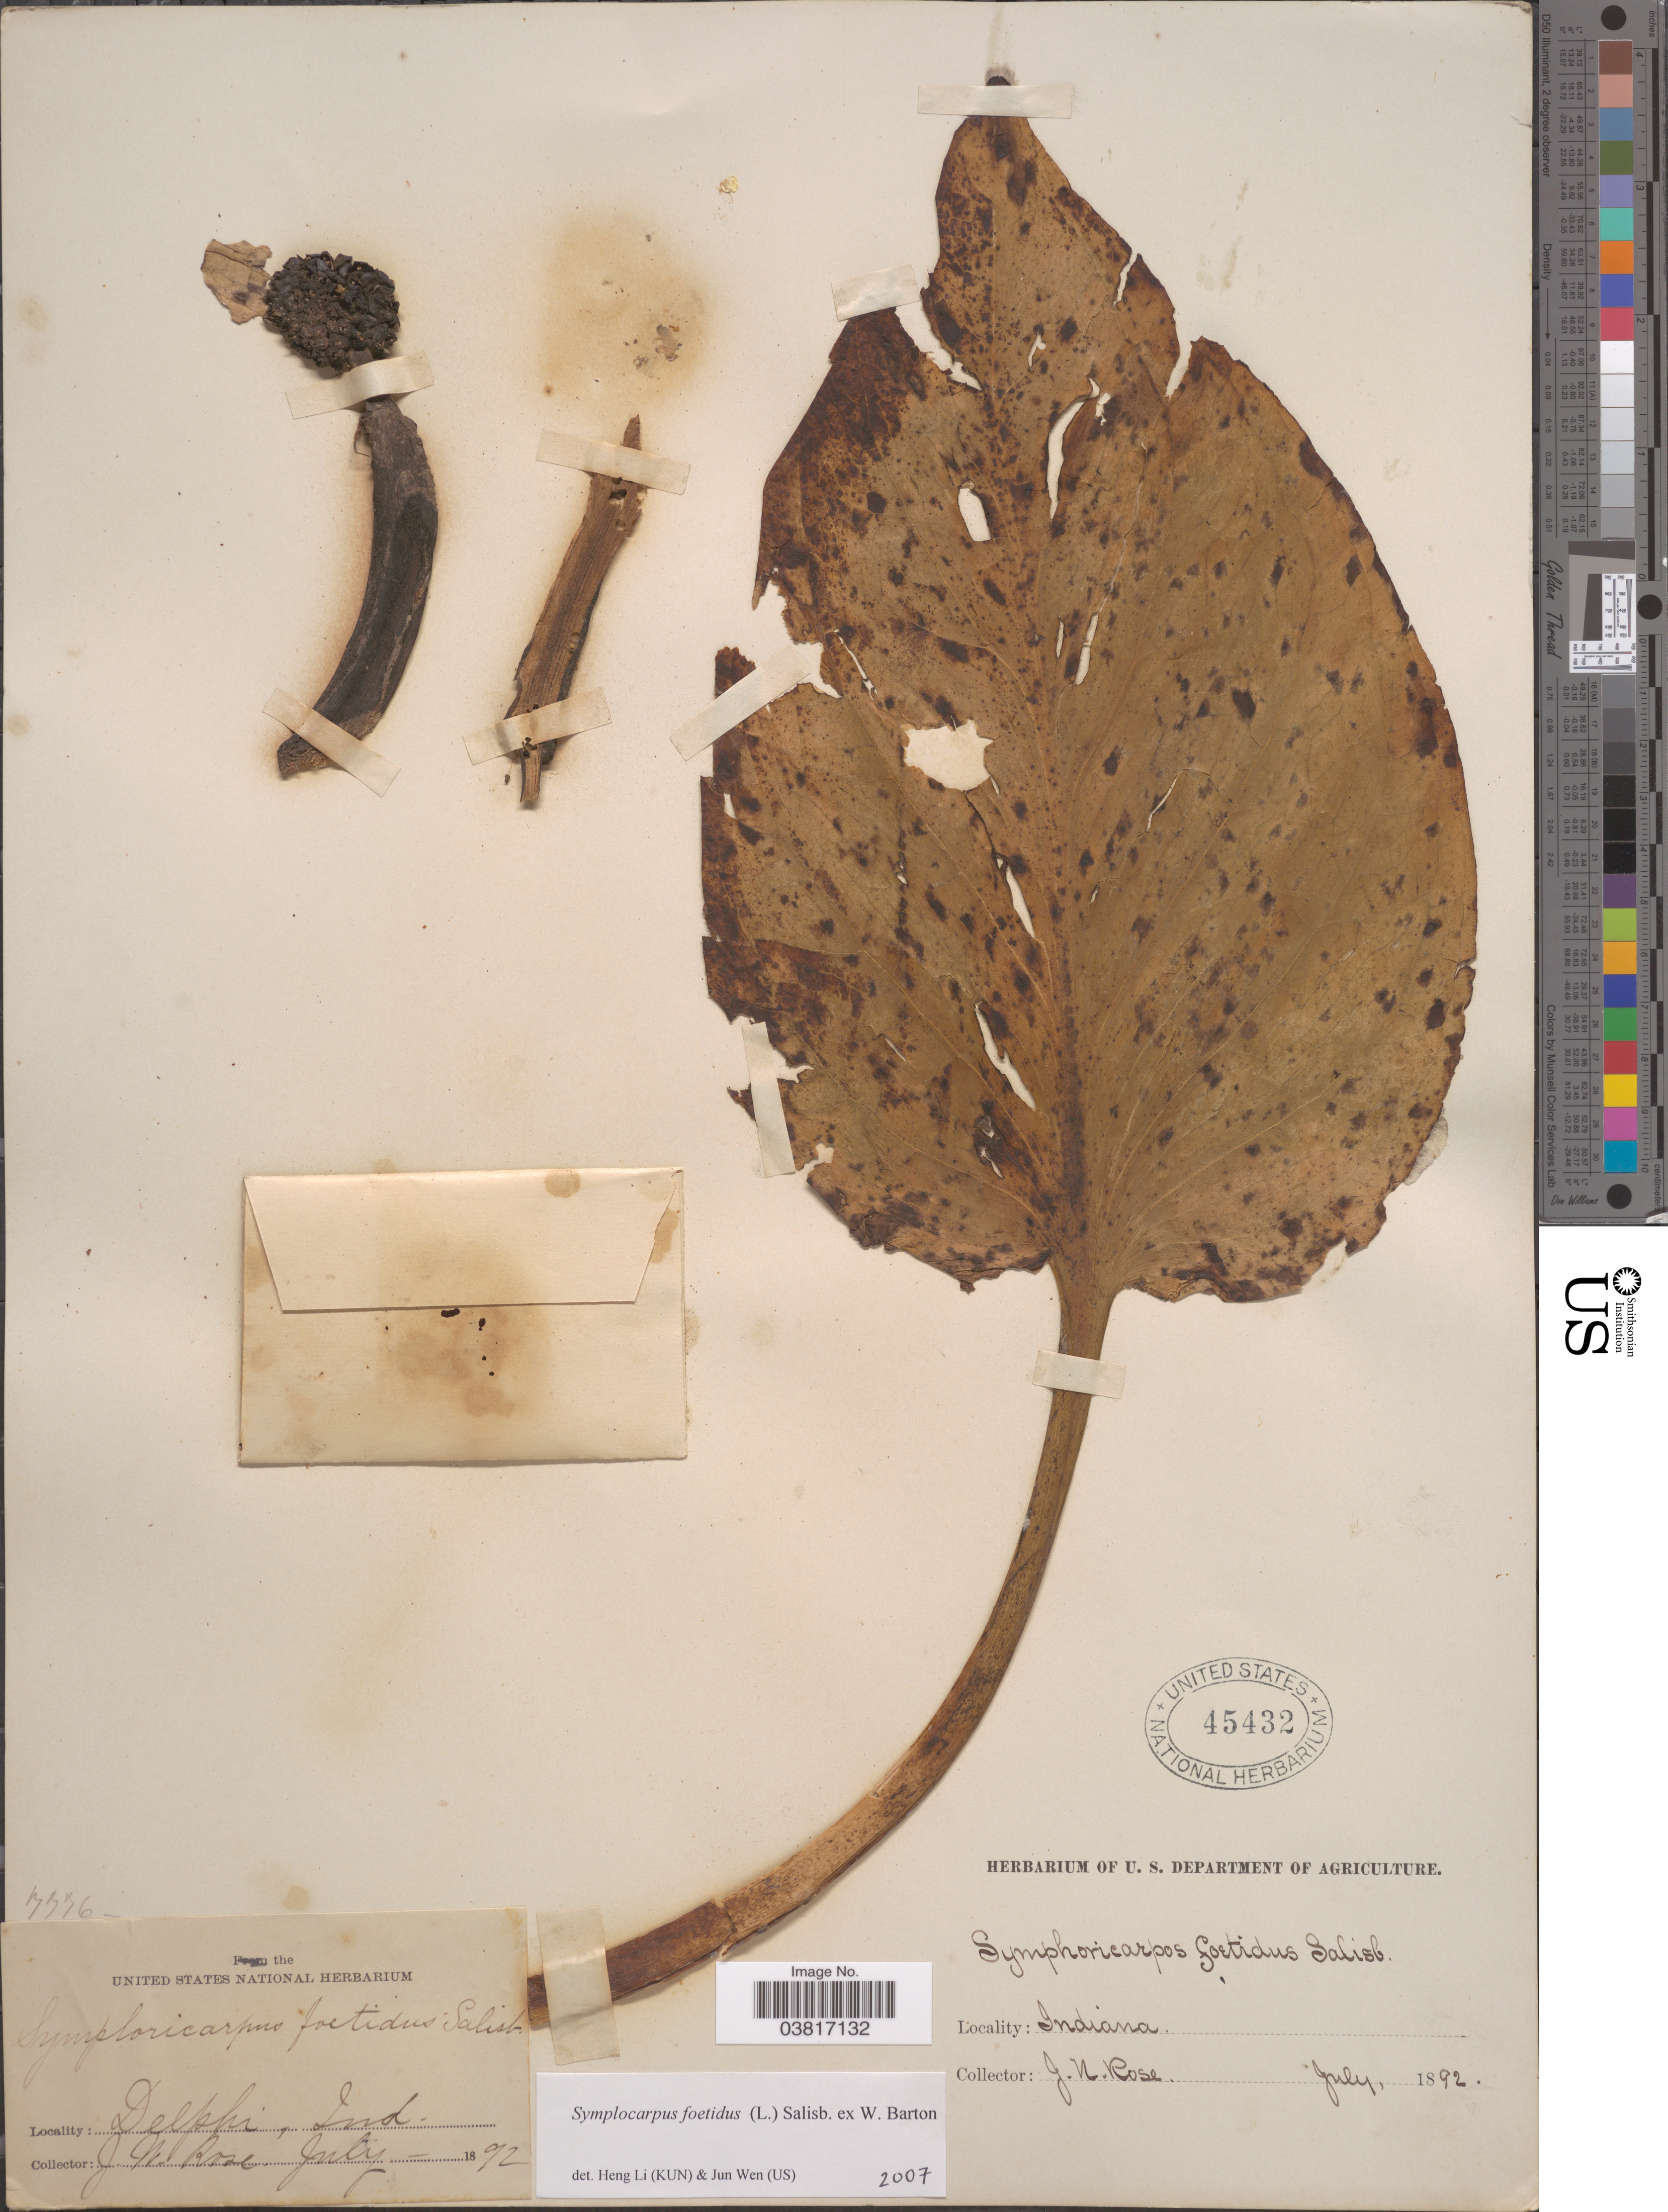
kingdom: Plantae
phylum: Tracheophyta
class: Liliopsida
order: Alismatales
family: Araceae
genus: Symplocarpus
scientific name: Symplocarpus foetidus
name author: (L.) W. Salisb. ex W.P.C. Barton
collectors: J. N. Rose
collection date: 1892-07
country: United States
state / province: Indiana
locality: Delphi.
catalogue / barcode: US 45432